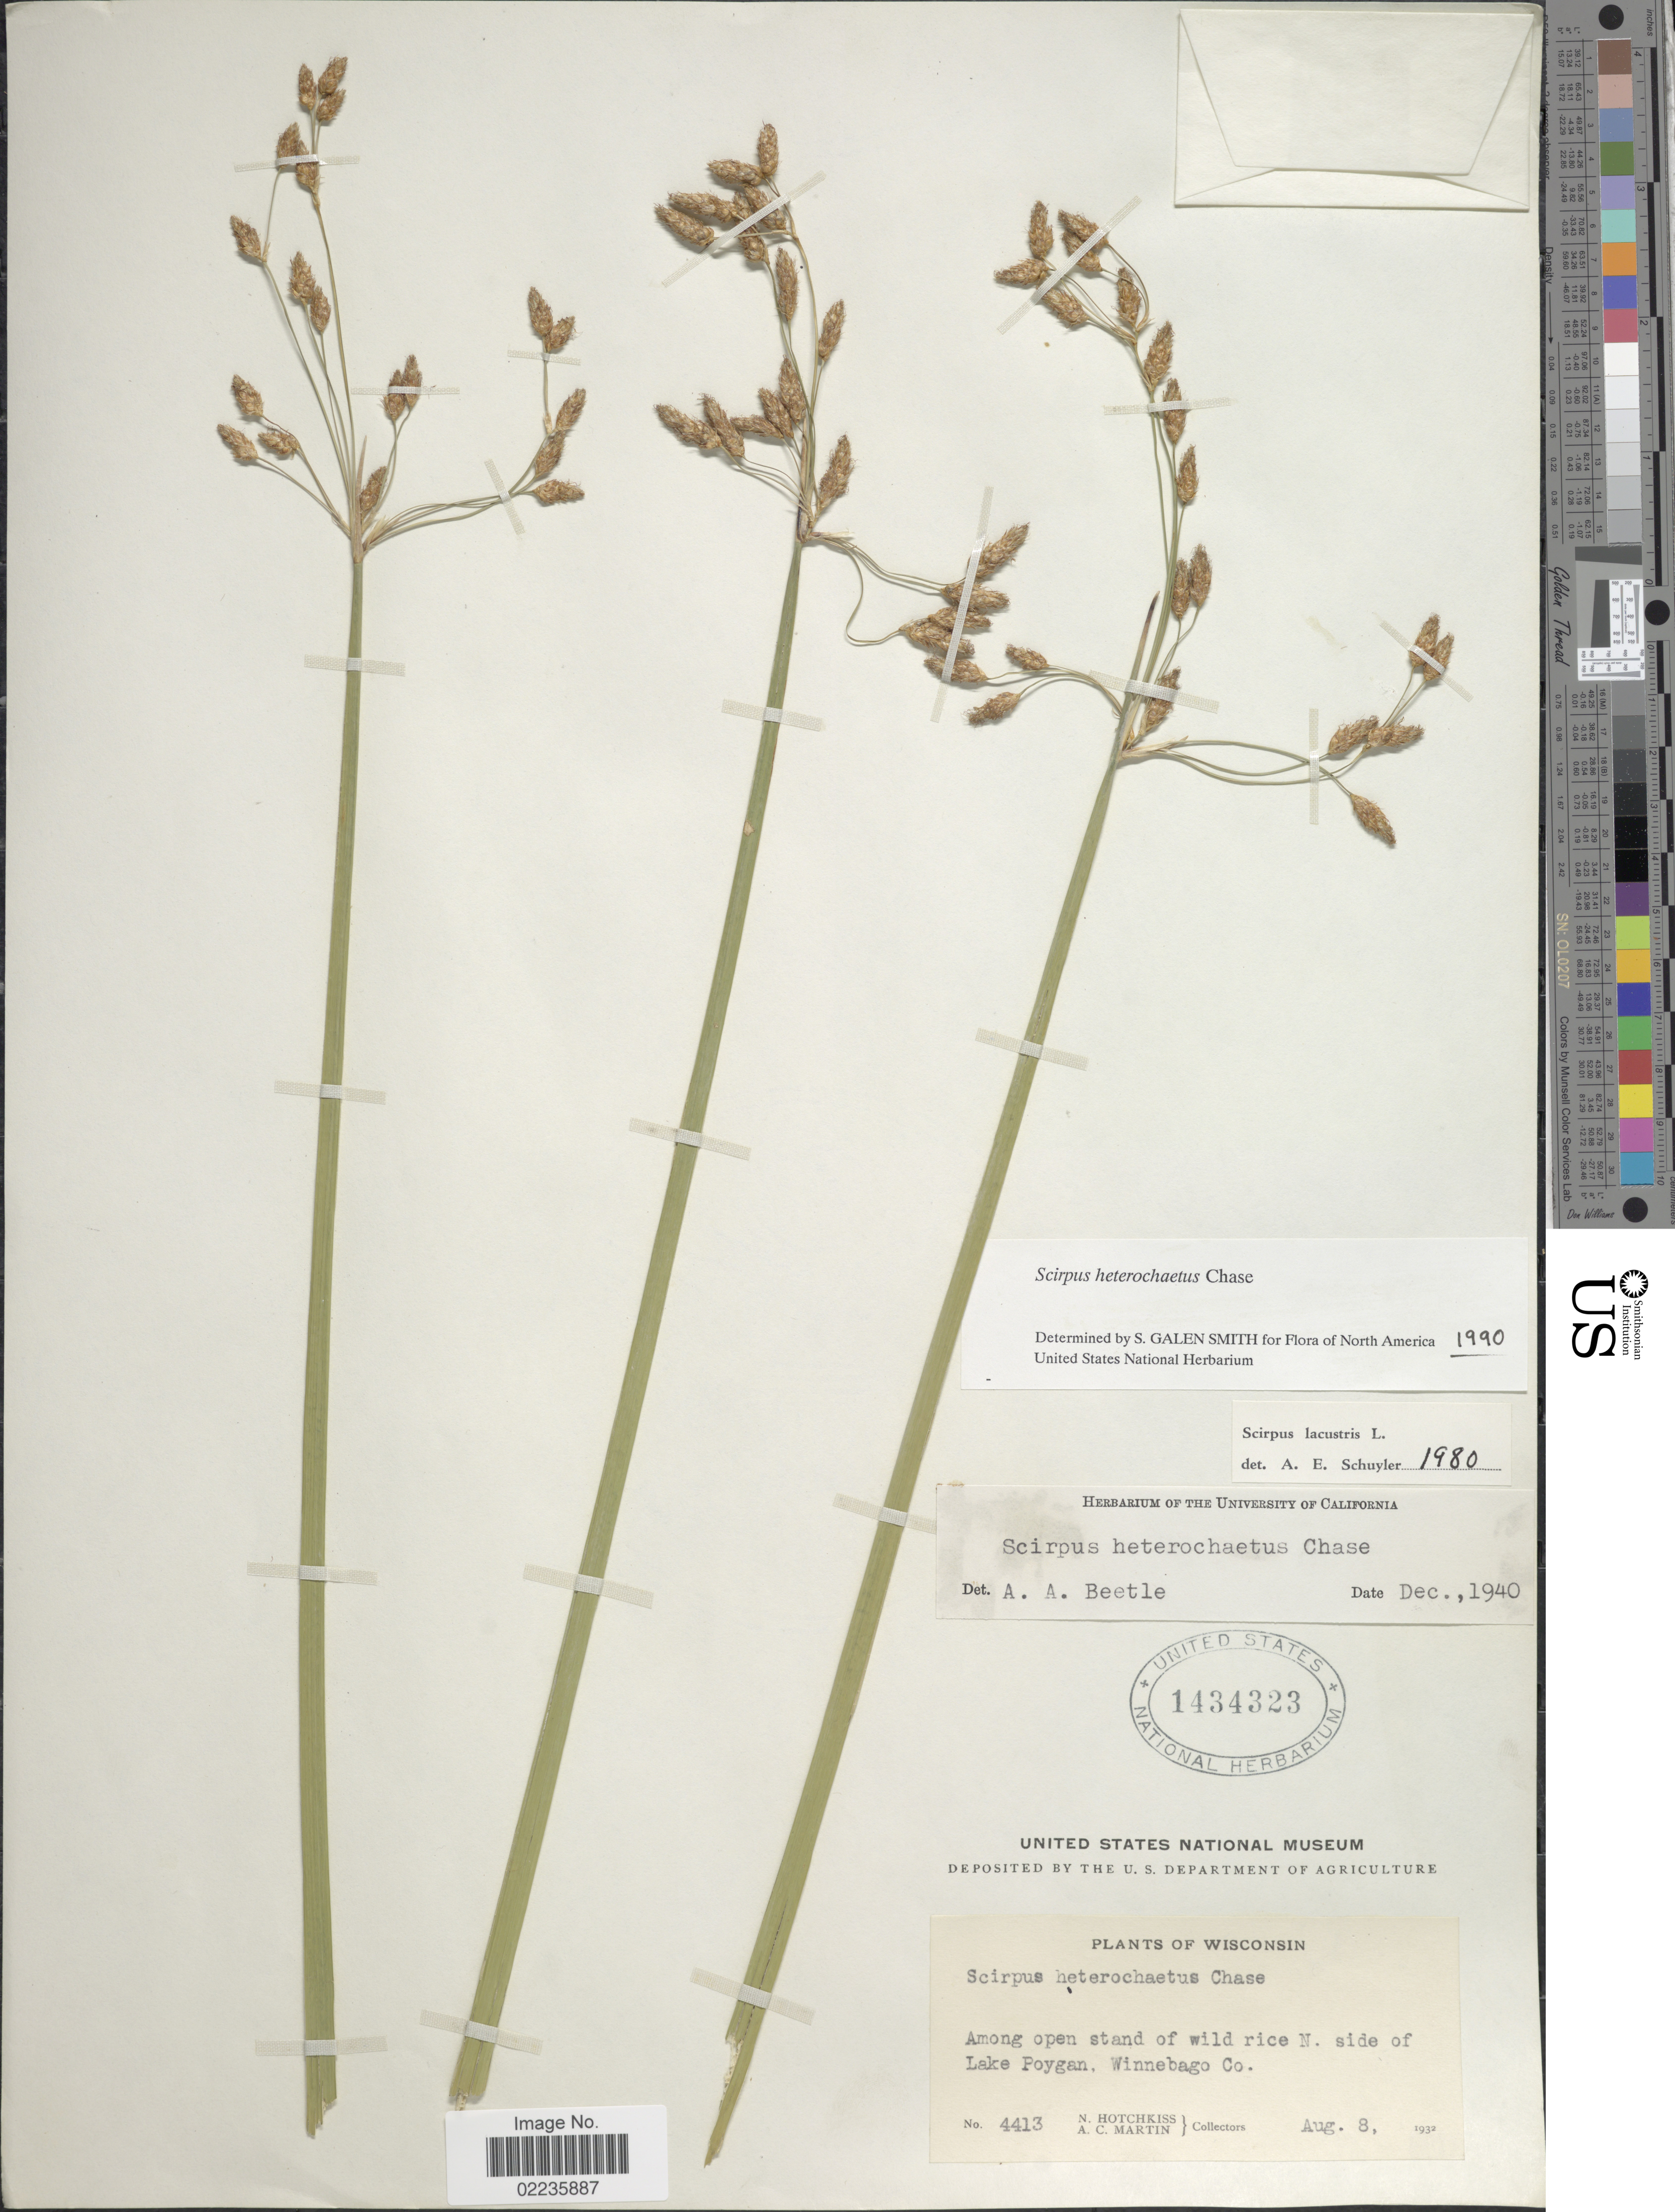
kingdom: Plantae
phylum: Tracheophyta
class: Liliopsida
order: Poales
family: Cyperaceae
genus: Schoenoplectus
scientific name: Schoenoplectus heterochaetus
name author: (Chase) Soják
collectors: N. Hotchkiss & A. C. Martin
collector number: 4413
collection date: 1932-08-08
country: United States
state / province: Wisconsin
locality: Among open stand of wild rice N. side of Lake Poygan, Winnebago Co.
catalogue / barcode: US 1434323